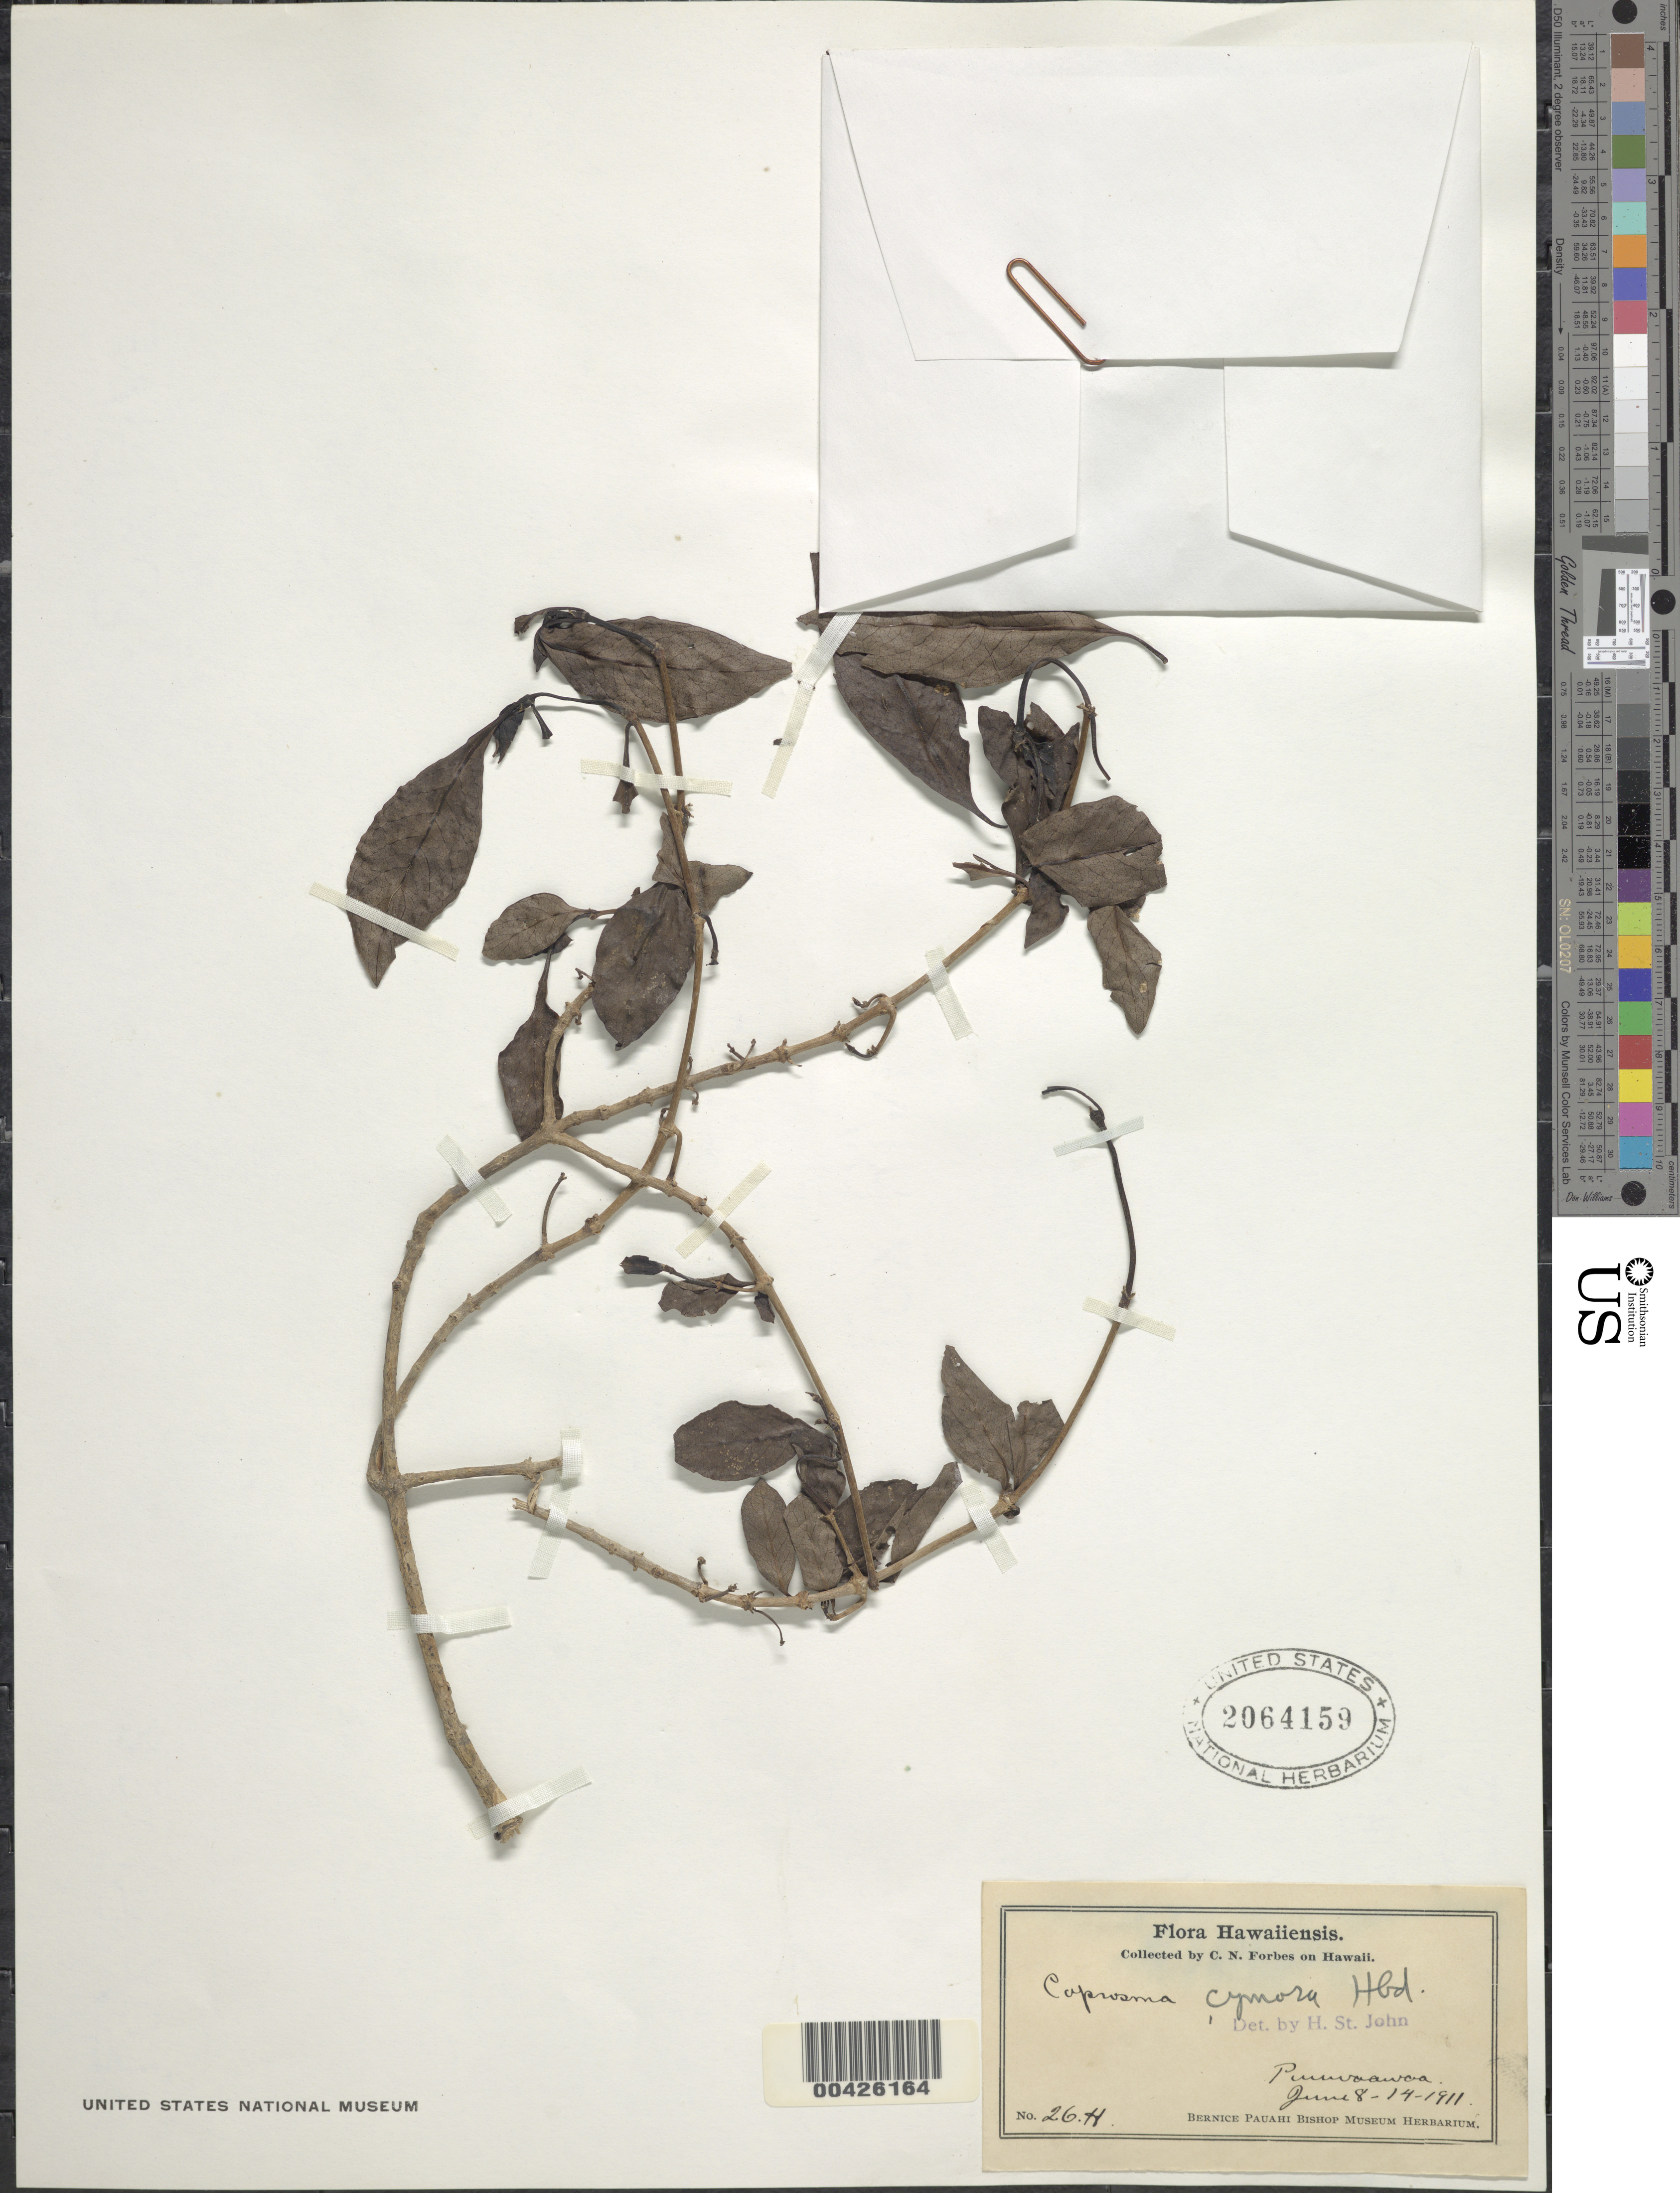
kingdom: Plantae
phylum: Tracheophyta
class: Magnoliopsida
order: Gentianales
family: Rubiaceae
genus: Coprosma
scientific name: Coprosma cymosa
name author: Hillebr.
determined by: St. John, H.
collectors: C. N. Forbes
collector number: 26.H.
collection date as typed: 8 Jun 1911 to 14 Jun 1911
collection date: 1911-06-08/1911-06-14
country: United States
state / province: Hawaii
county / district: Hawaii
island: Hawaii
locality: Puuwaawaa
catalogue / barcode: US 2064159